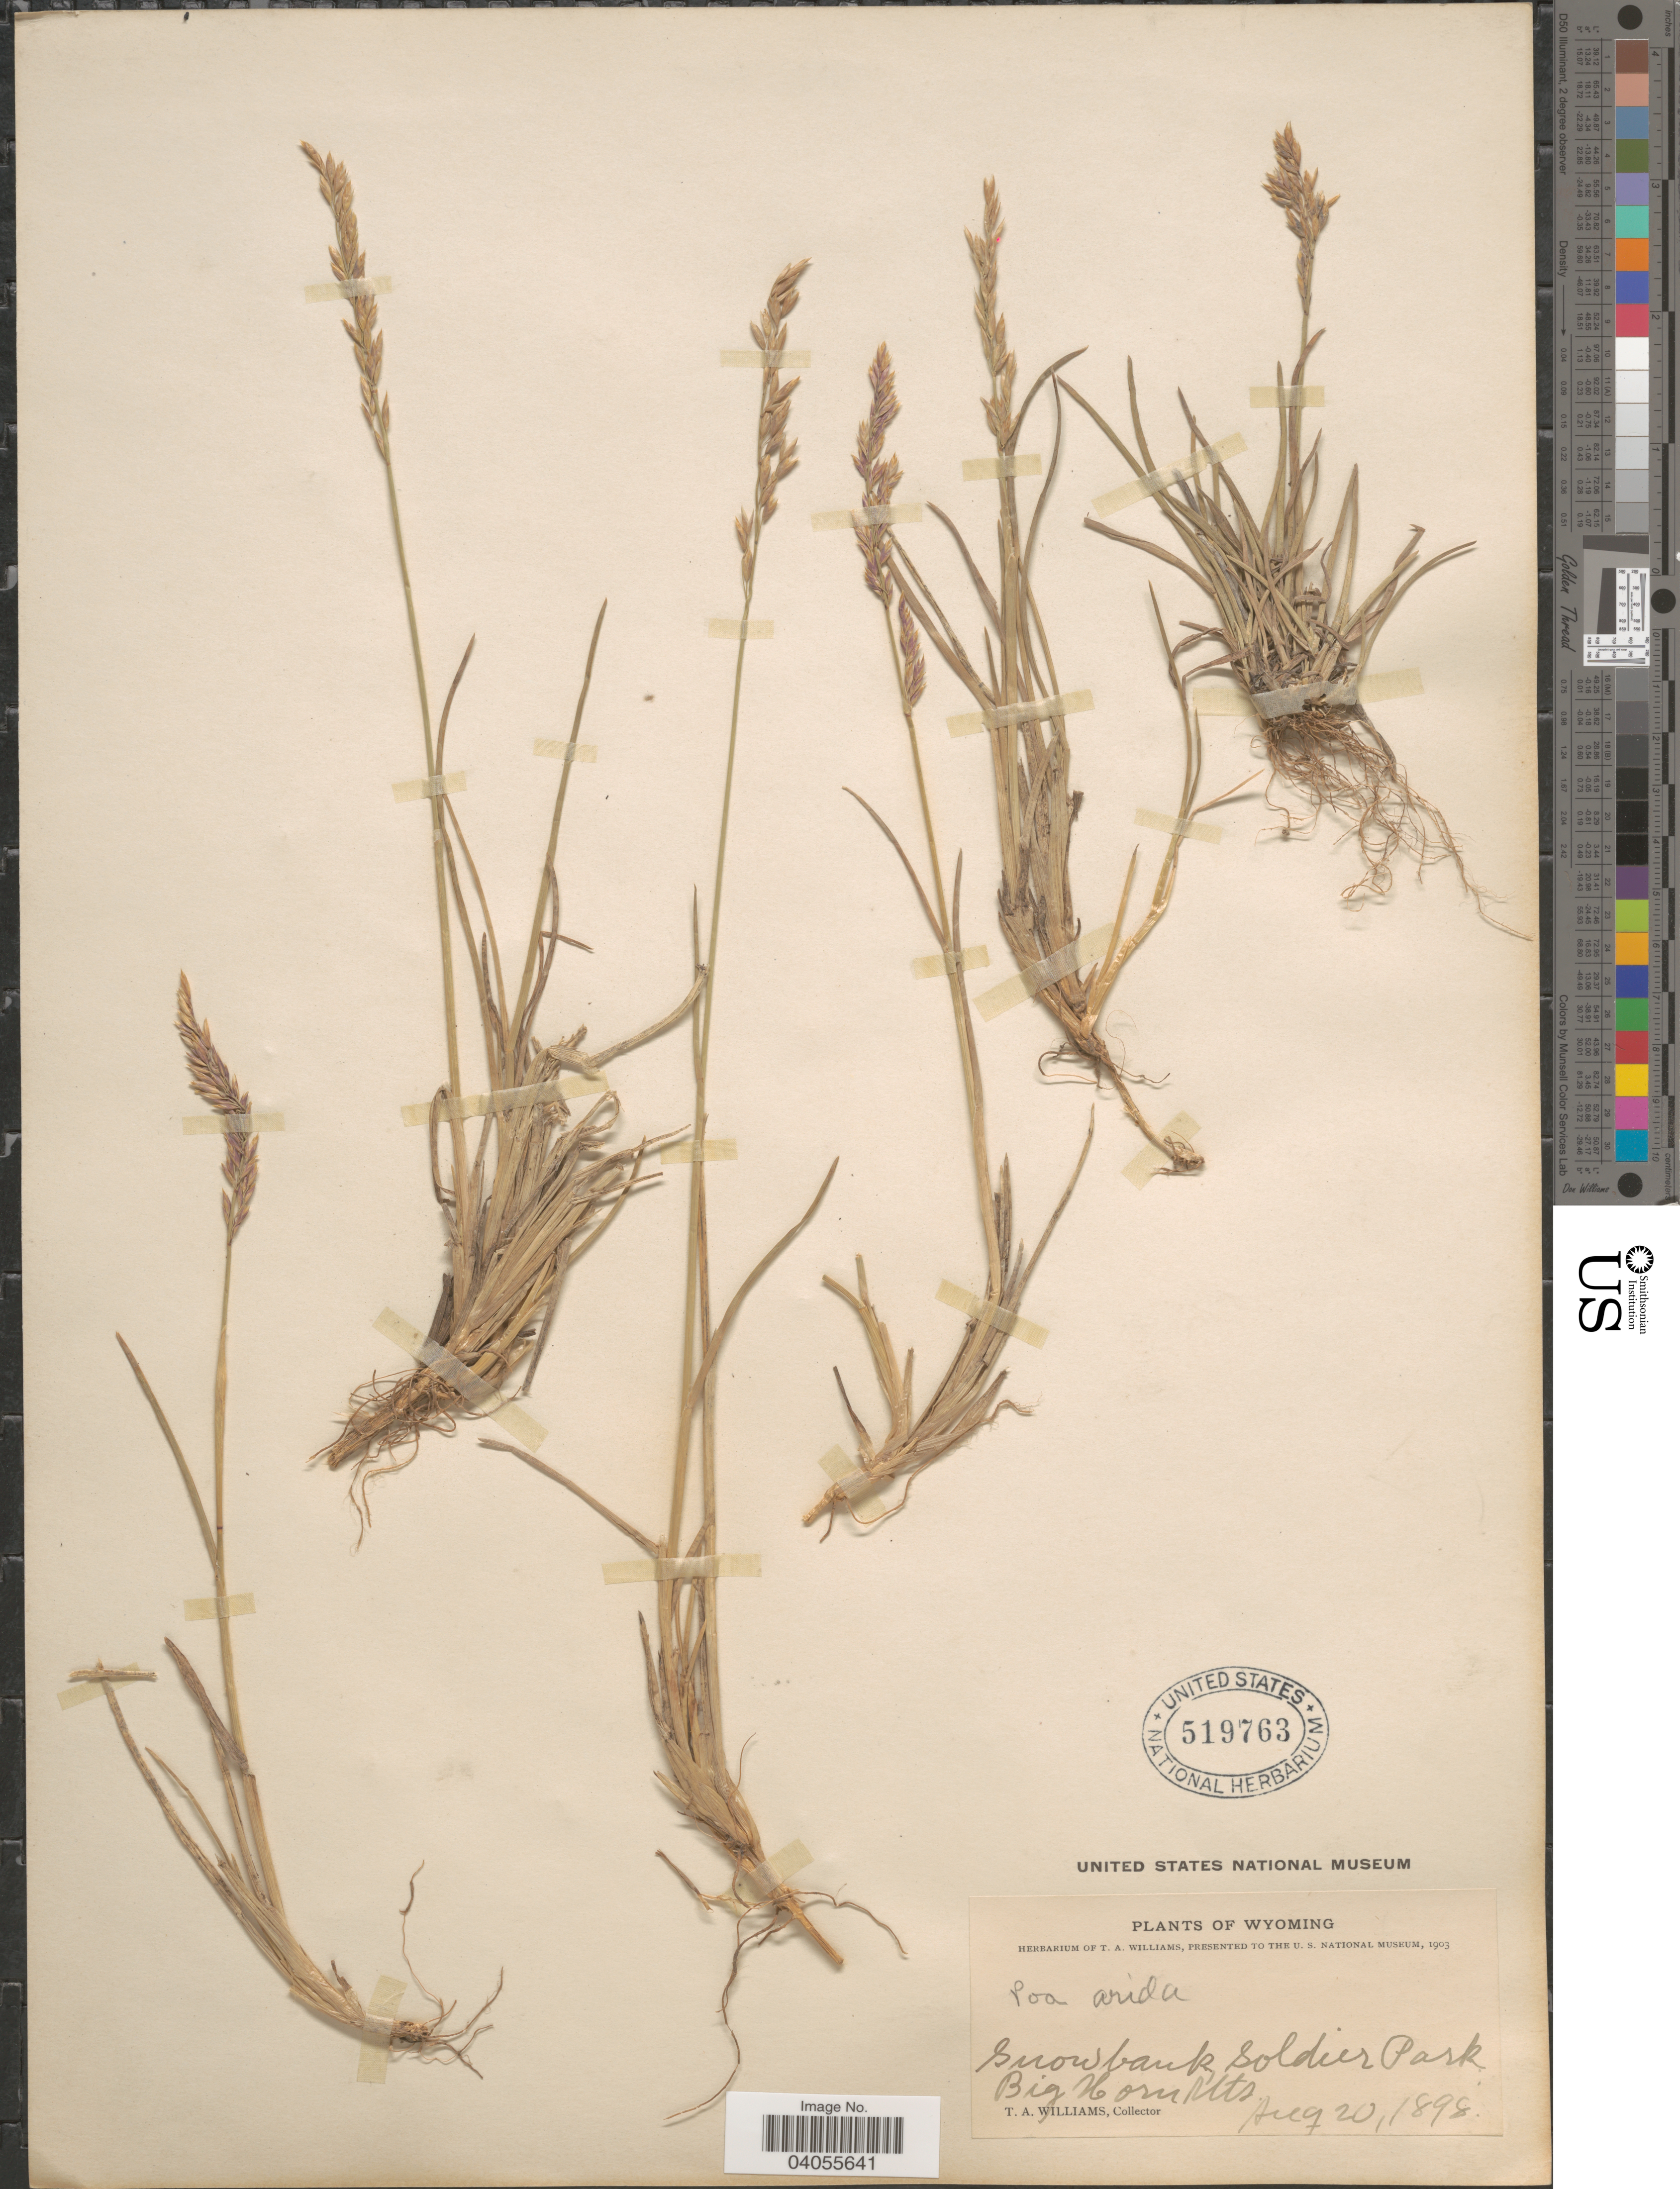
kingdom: Plantae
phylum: Tracheophyta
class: Liliopsida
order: Poales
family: Poaceae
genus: Poa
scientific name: Poa arida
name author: Vasey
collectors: T. Williams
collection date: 1898-08-20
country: United States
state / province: Wyoming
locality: Snow bank. Soldier Park. Big Horn Mts.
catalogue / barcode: US 519763